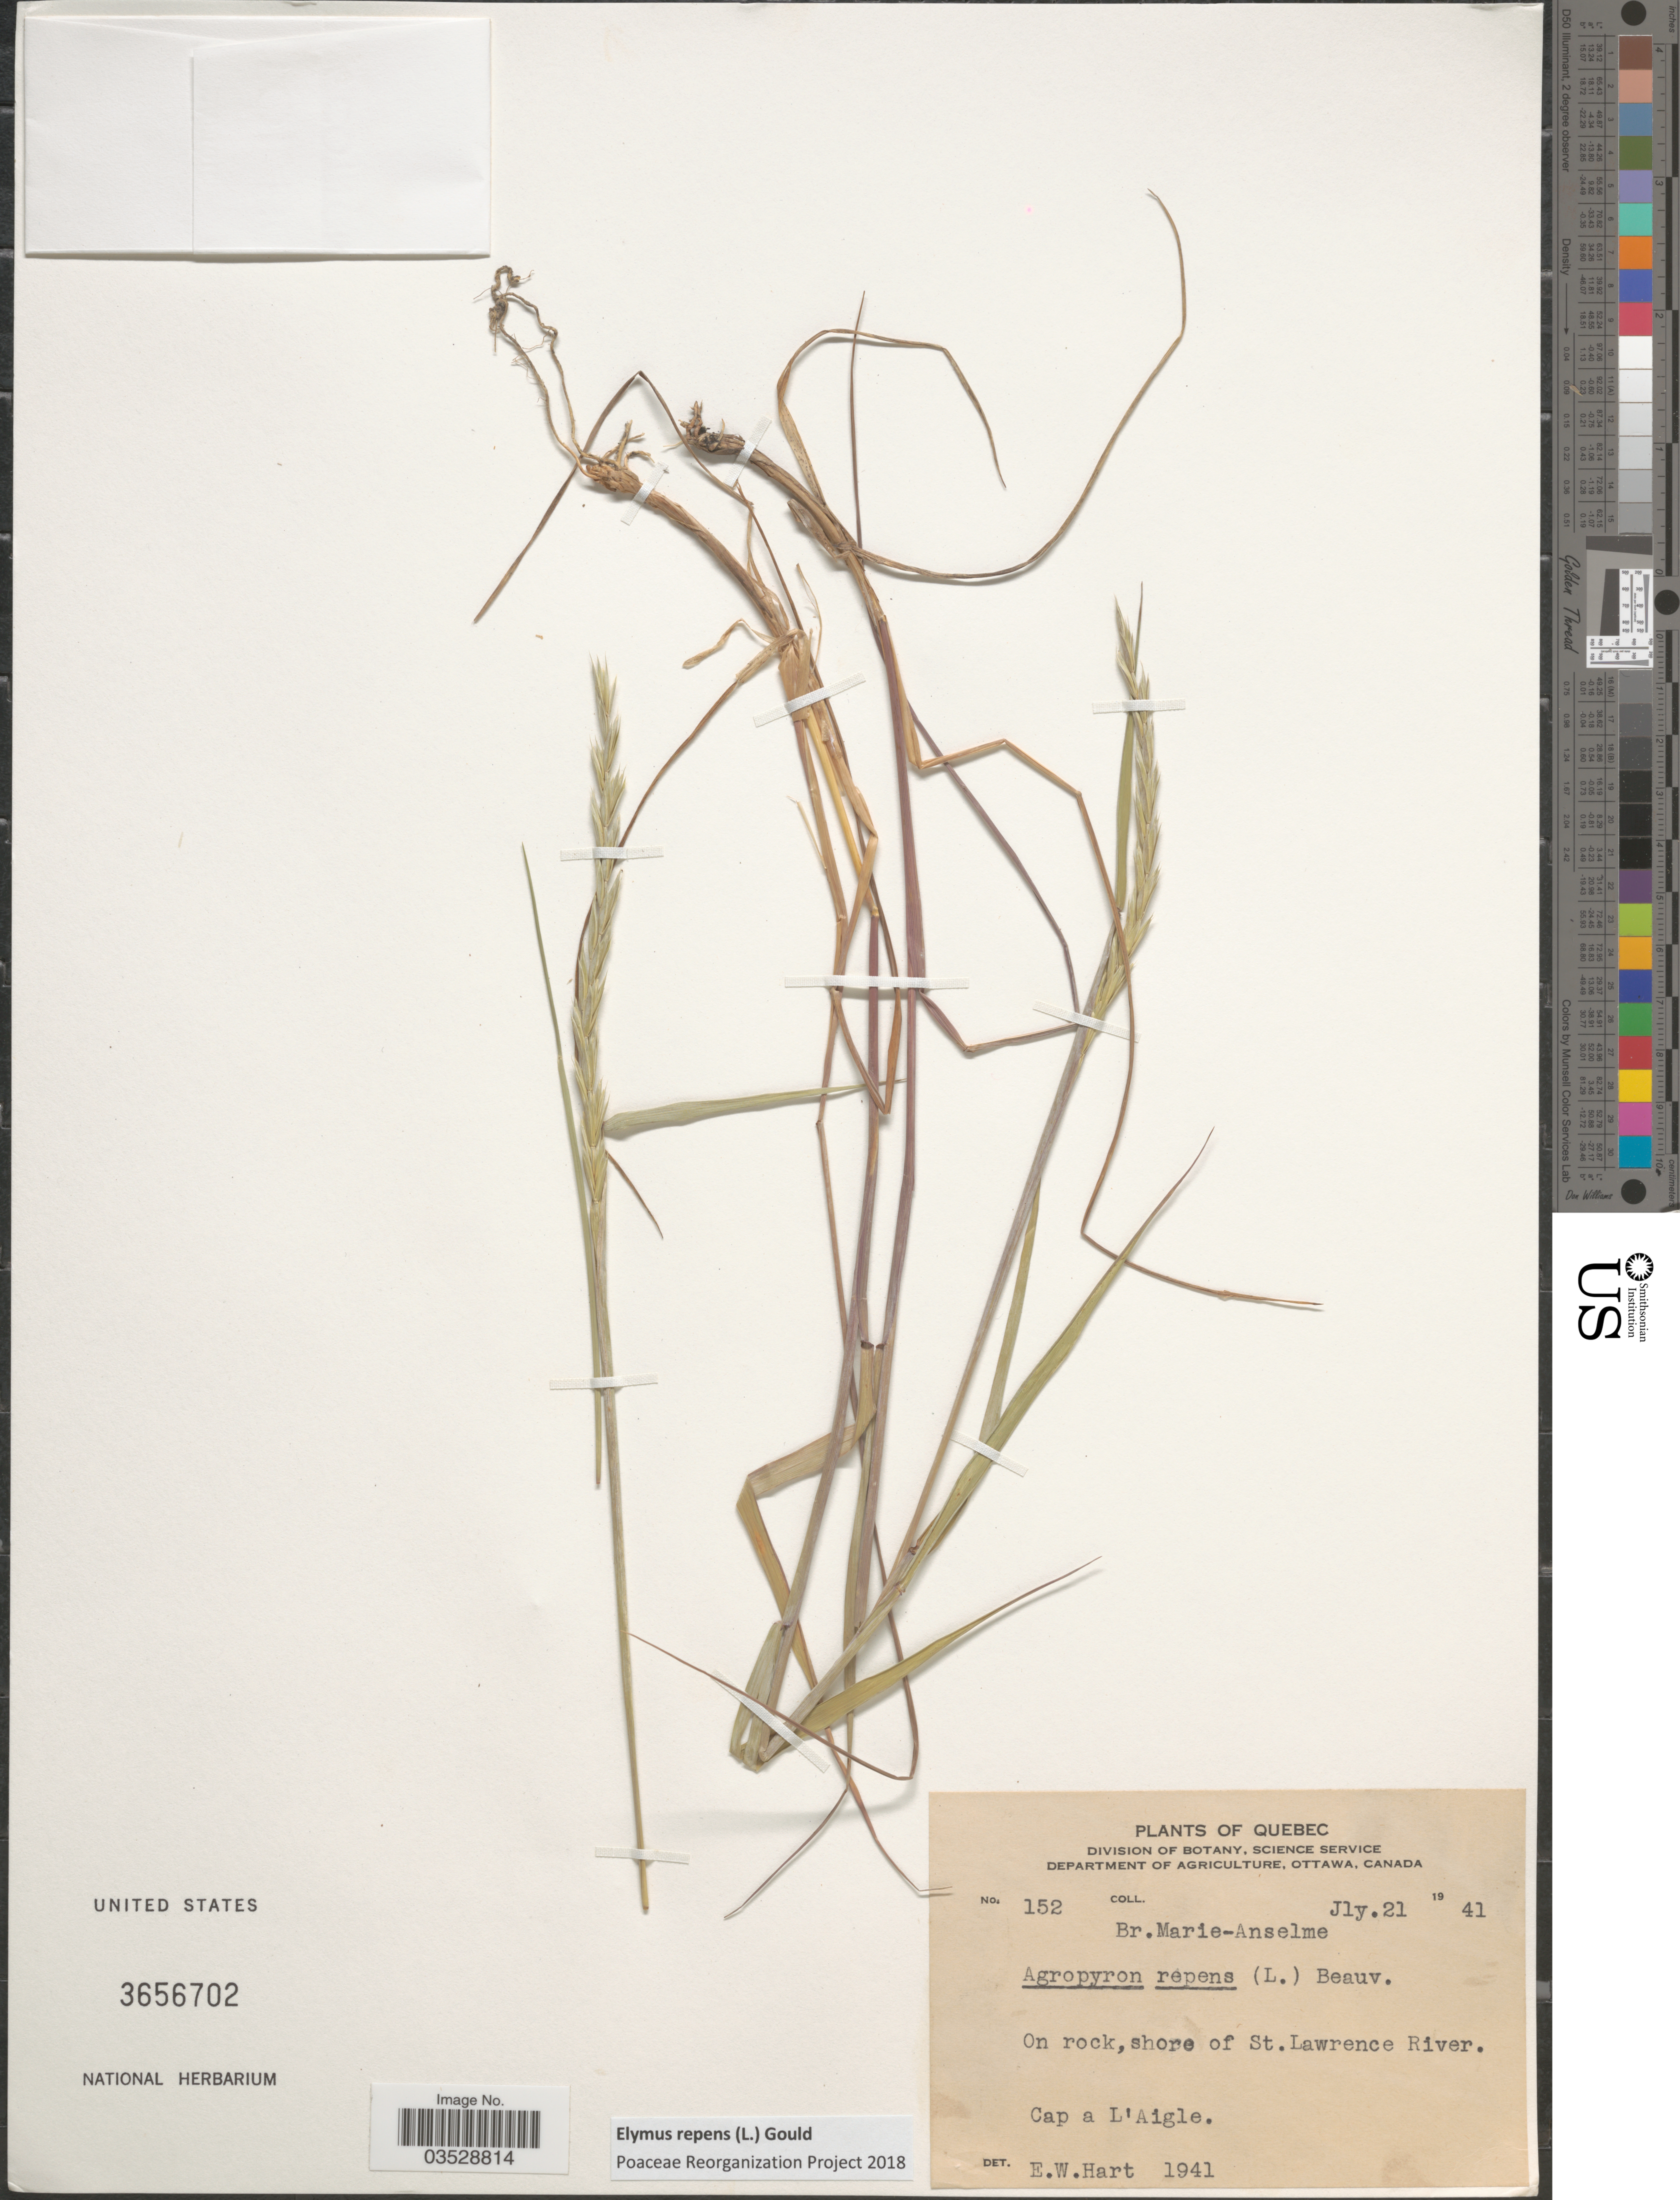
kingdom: Plantae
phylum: Tracheophyta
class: Liliopsida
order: Poales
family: Poaceae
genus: Elymus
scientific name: Elymus repens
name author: (L.) Gould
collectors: Marie-anselme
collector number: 152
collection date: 1941-07-21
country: Canada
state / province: Quebec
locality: On rock, shore of St. Lawrence River. Cap a L'Aigle.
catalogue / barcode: US 3656702